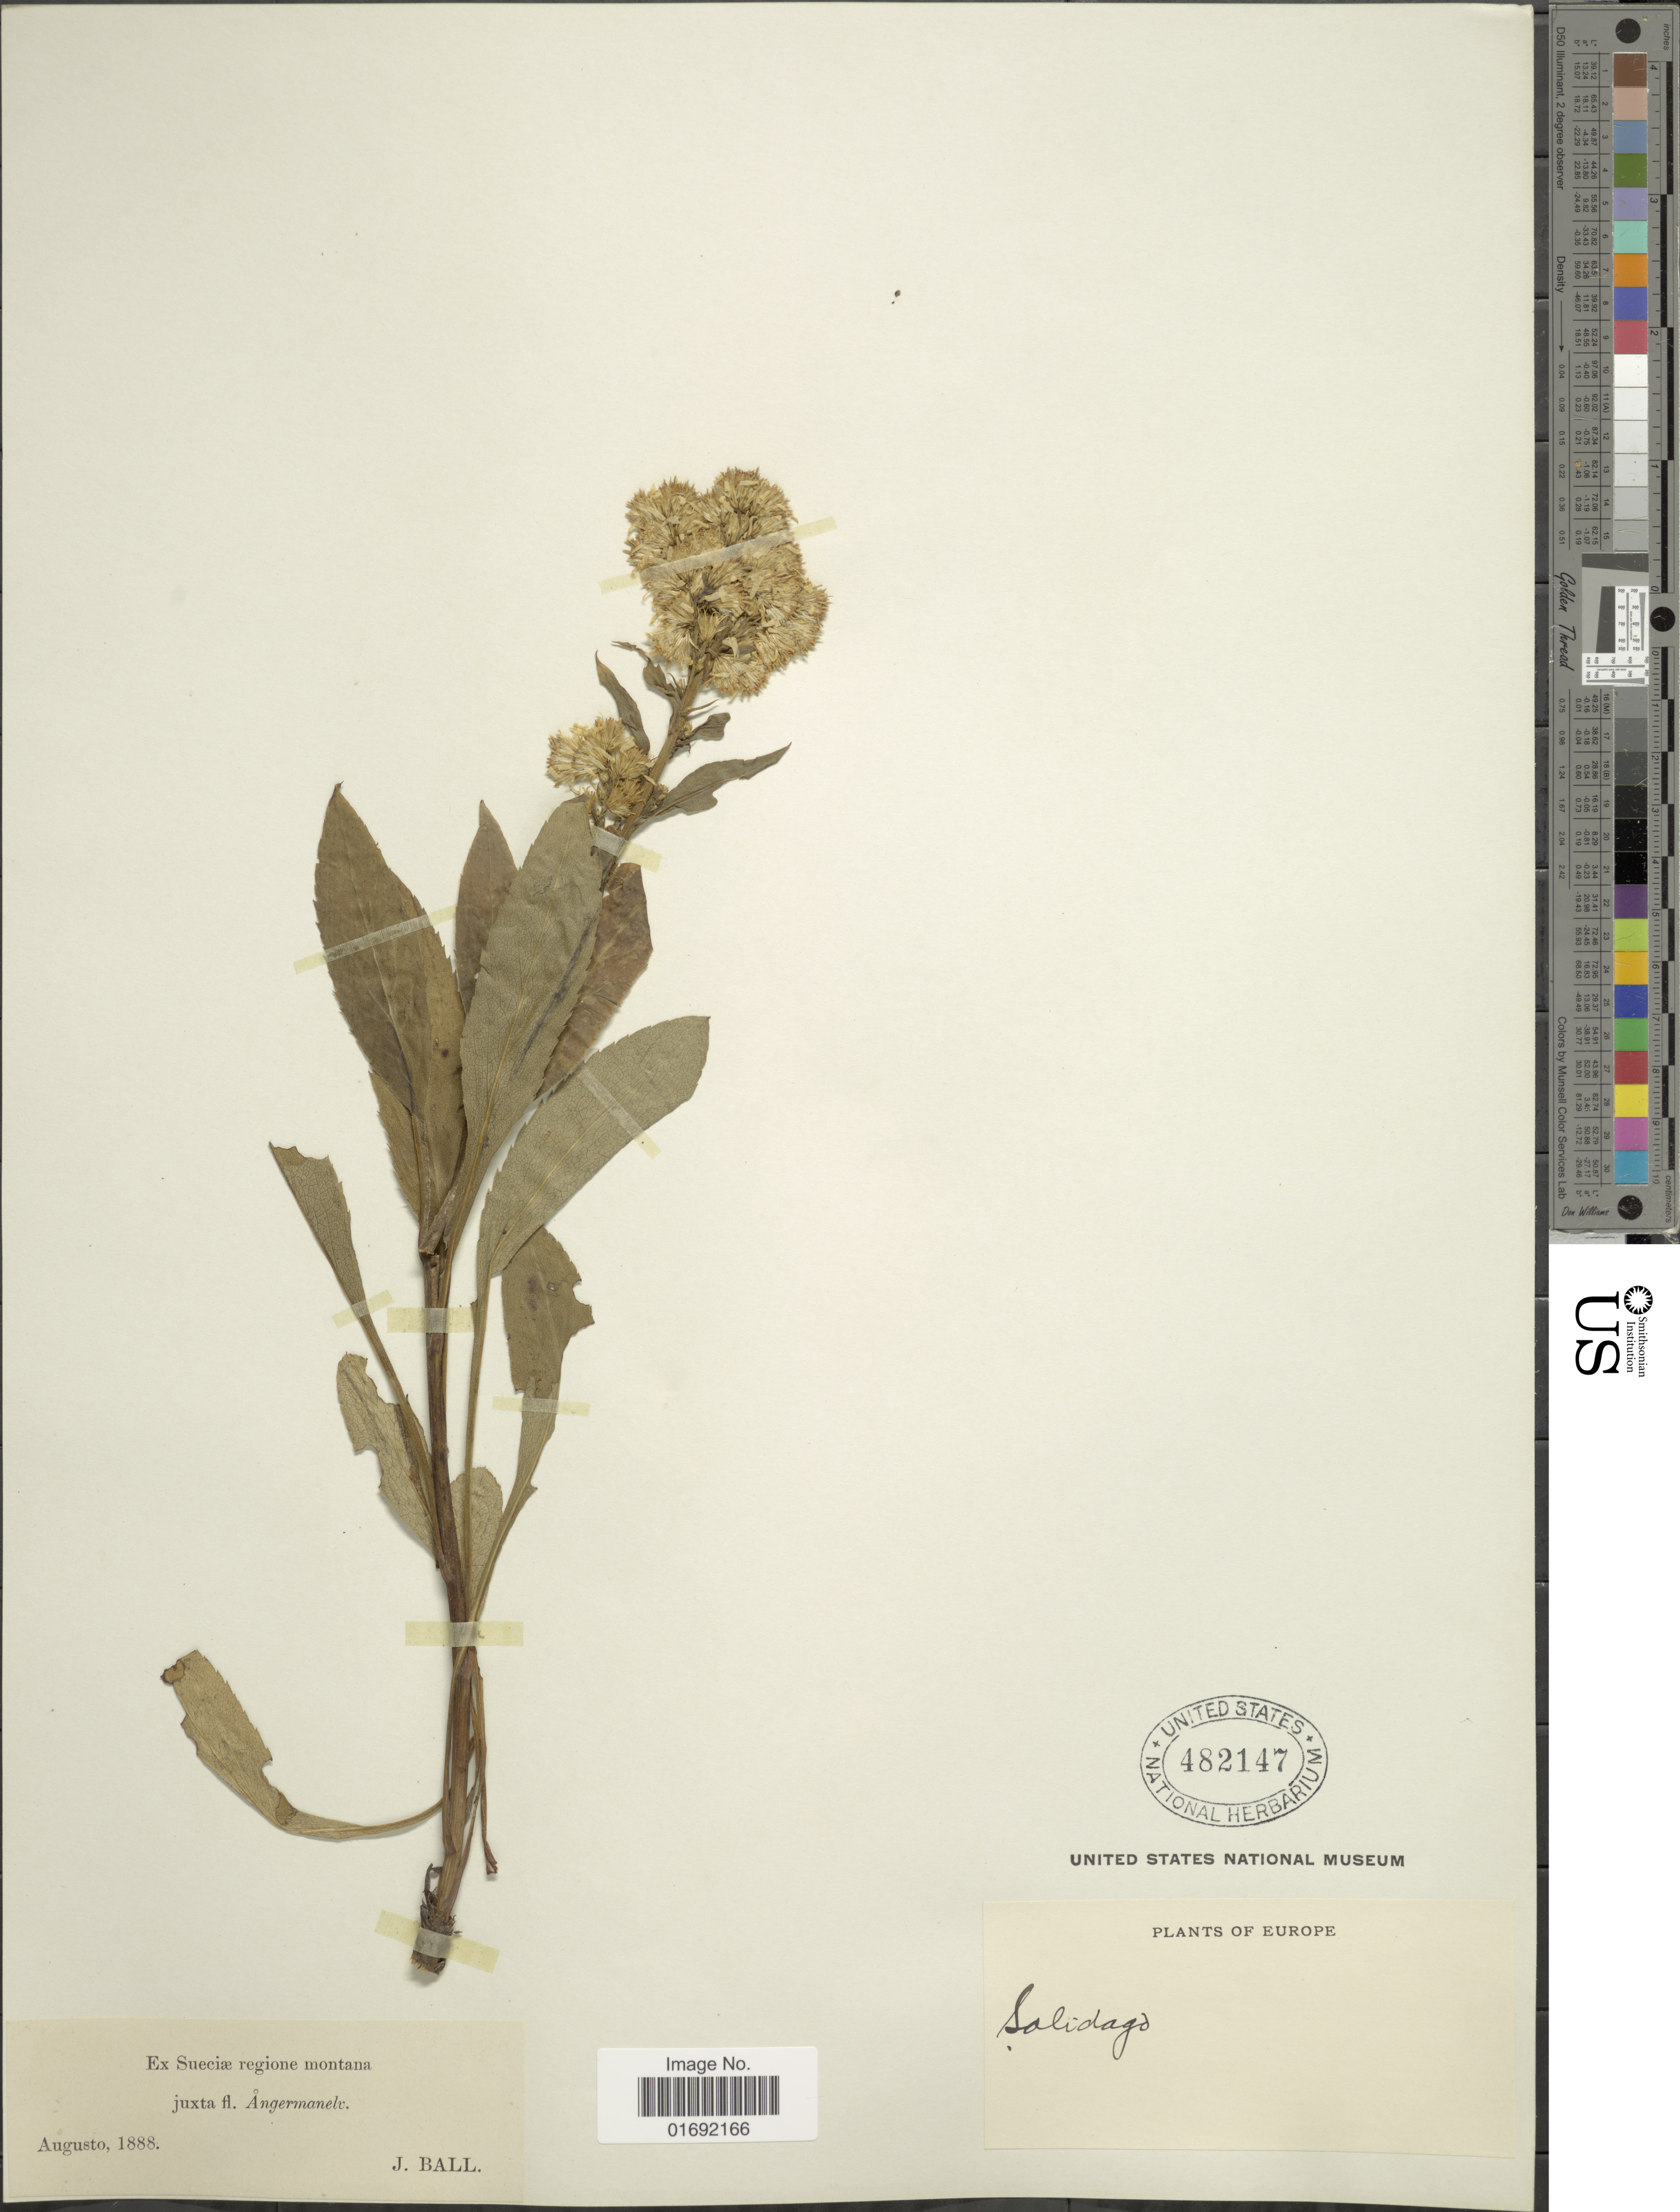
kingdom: Plantae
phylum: Tracheophyta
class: Magnoliopsida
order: Asterales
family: Asteraceae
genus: Solidago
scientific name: Solidago virgaurea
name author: L.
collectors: J. Ball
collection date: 1888-08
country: Sweden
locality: Sueciae regione montana juxta fl. Angermanelv, Europe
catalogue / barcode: US 482147